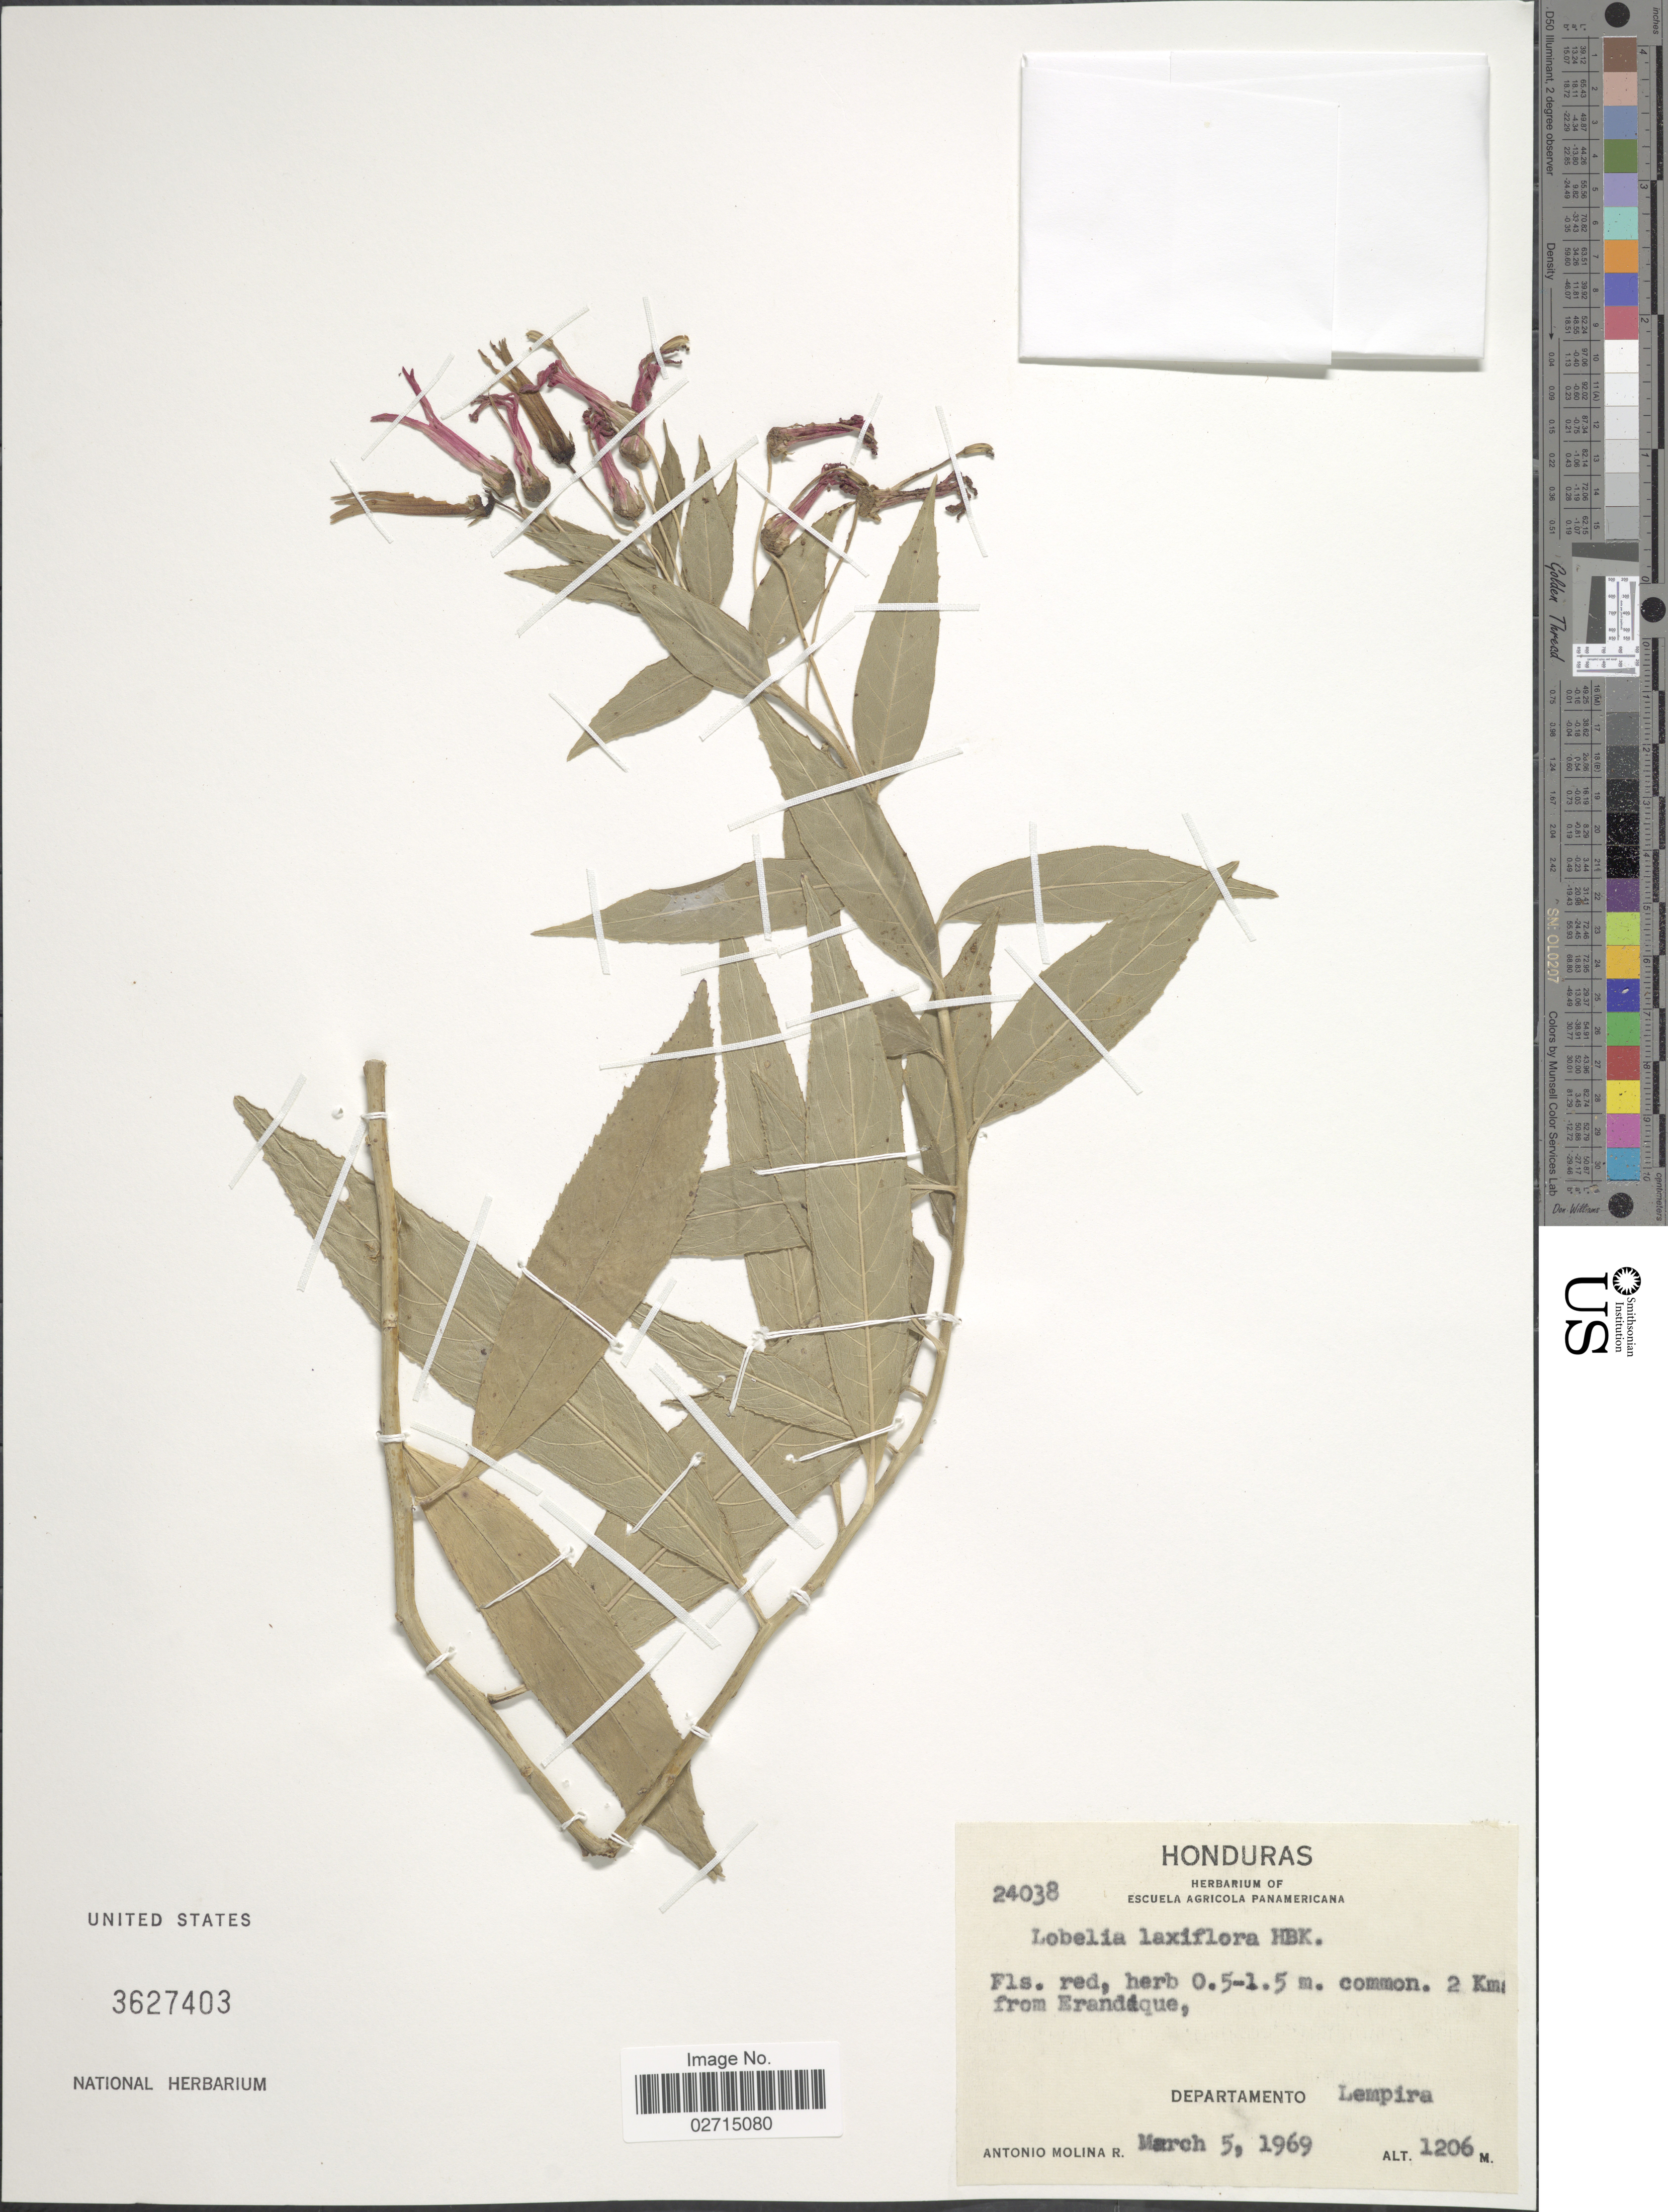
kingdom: Plantae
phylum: Tracheophyta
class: Magnoliopsida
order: Asterales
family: Campanulaceae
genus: Lobelia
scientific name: Lobelia laxiflora subsp. laxiflora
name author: Kunth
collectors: A. Molina R.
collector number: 24038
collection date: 1969-03-05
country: Honduras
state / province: Lempira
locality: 2 Kms from Erandique, Departamento Lempira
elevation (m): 1206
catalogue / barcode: US 3627403